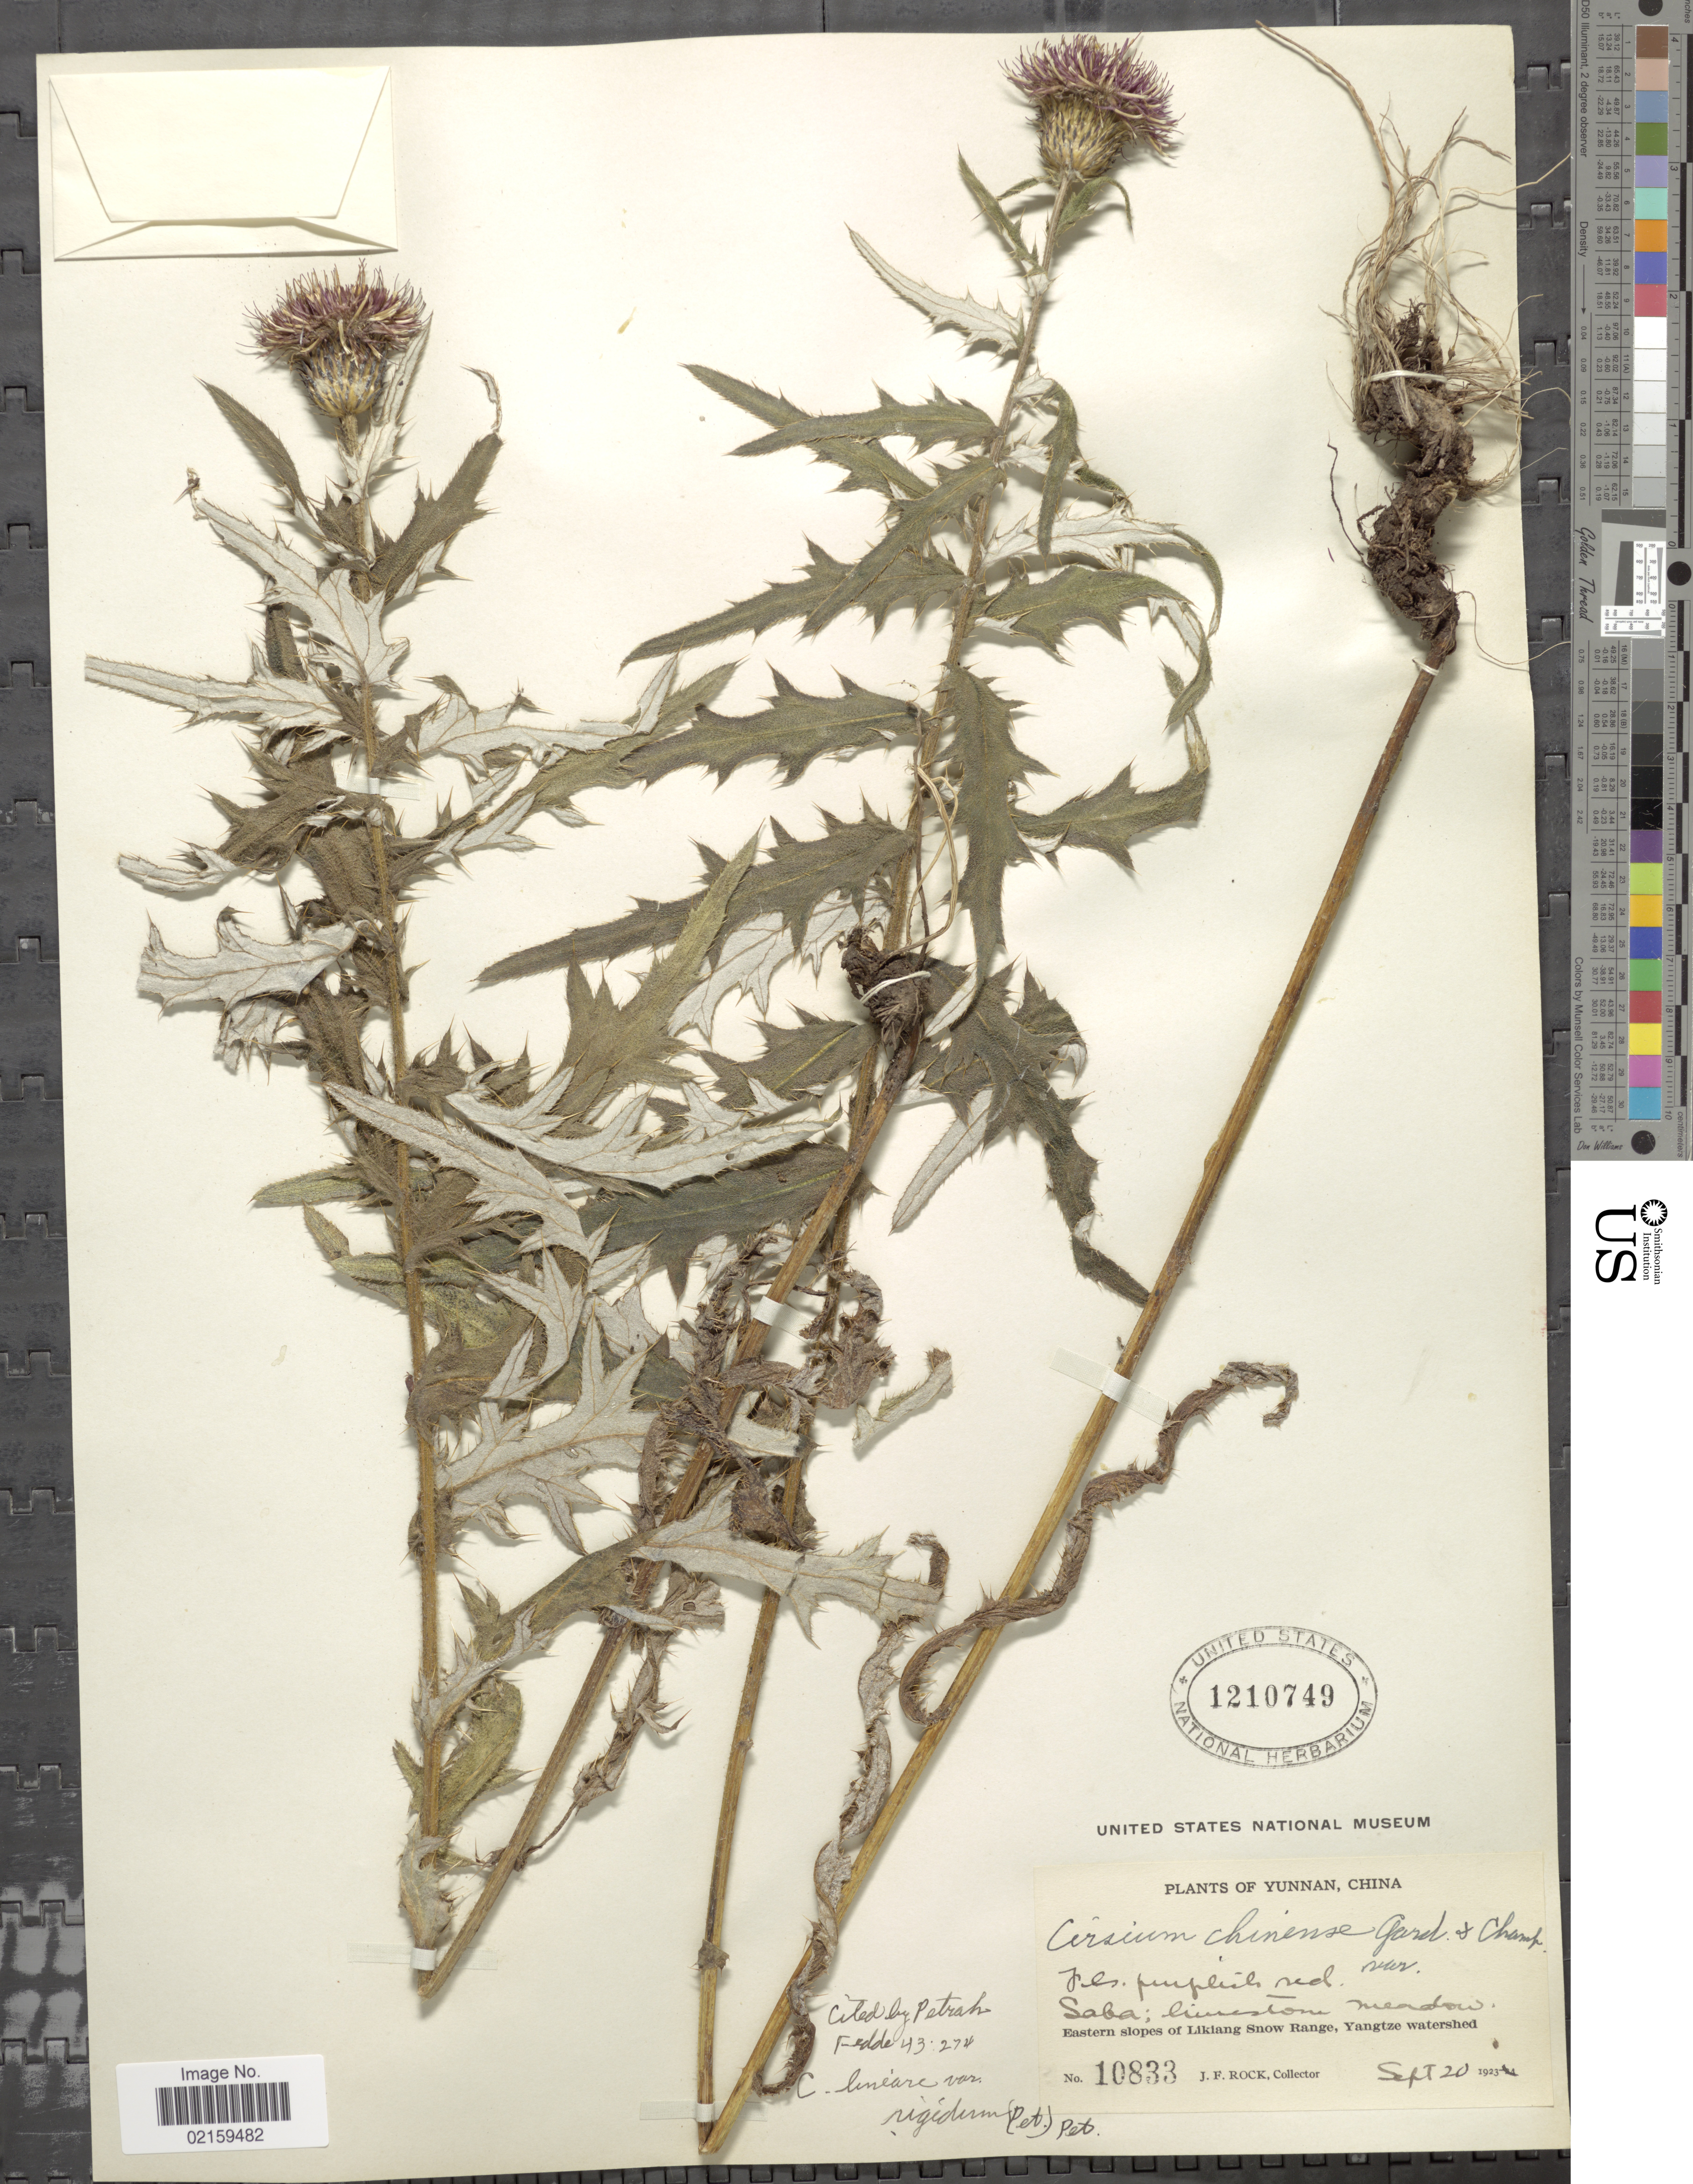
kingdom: Plantae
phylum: Tracheophyta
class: Magnoliopsida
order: Asterales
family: Asteraceae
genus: Cirsium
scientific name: Cirsium lineare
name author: (Thunb.) Sch. Bip.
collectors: J. Rock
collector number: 10833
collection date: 1923-09-20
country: China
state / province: Yunnan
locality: Yunnan, Saba. Eastern slopes of Likiang Snow Range, Yangtze watershed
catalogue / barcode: US 1210749